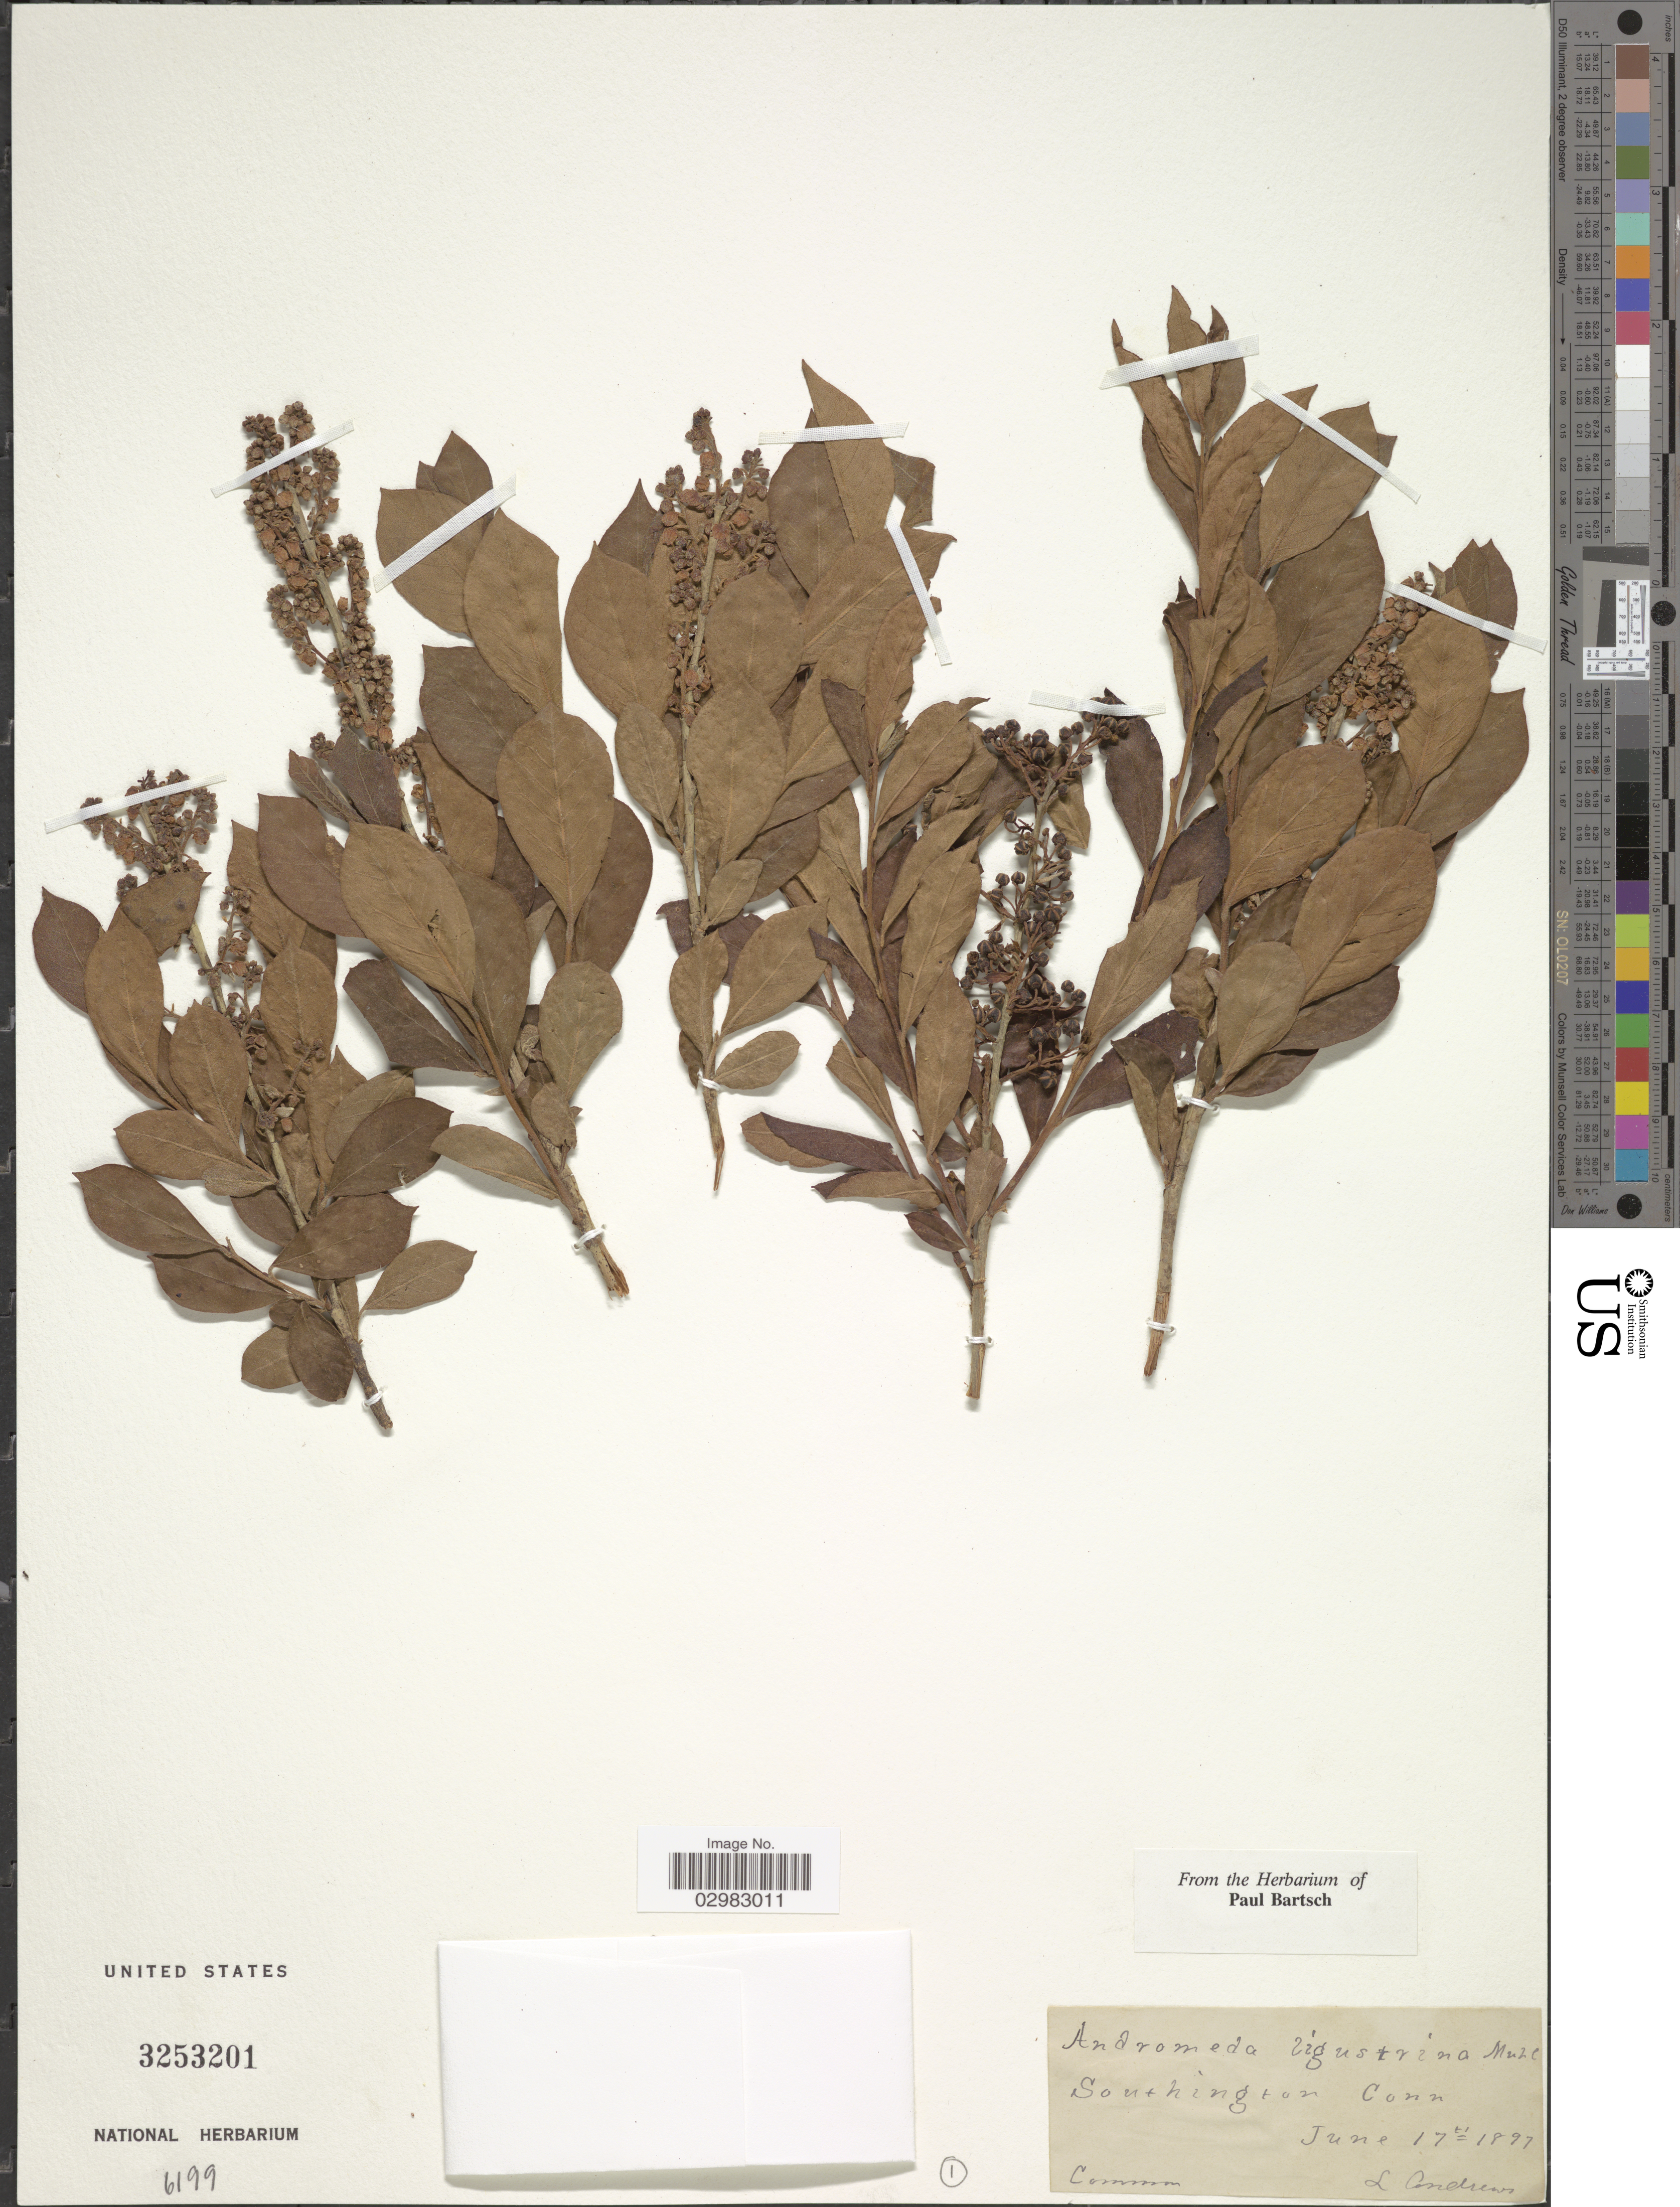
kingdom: Plantae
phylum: Tracheophyta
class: Magnoliopsida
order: Ericales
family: Ericaceae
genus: Lyonia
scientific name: Lyonia ligustrina var. ligustrina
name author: (L.) DC.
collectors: L. Andrews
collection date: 1897-06-17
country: United States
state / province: Connecticut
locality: Southington.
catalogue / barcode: US 3253201